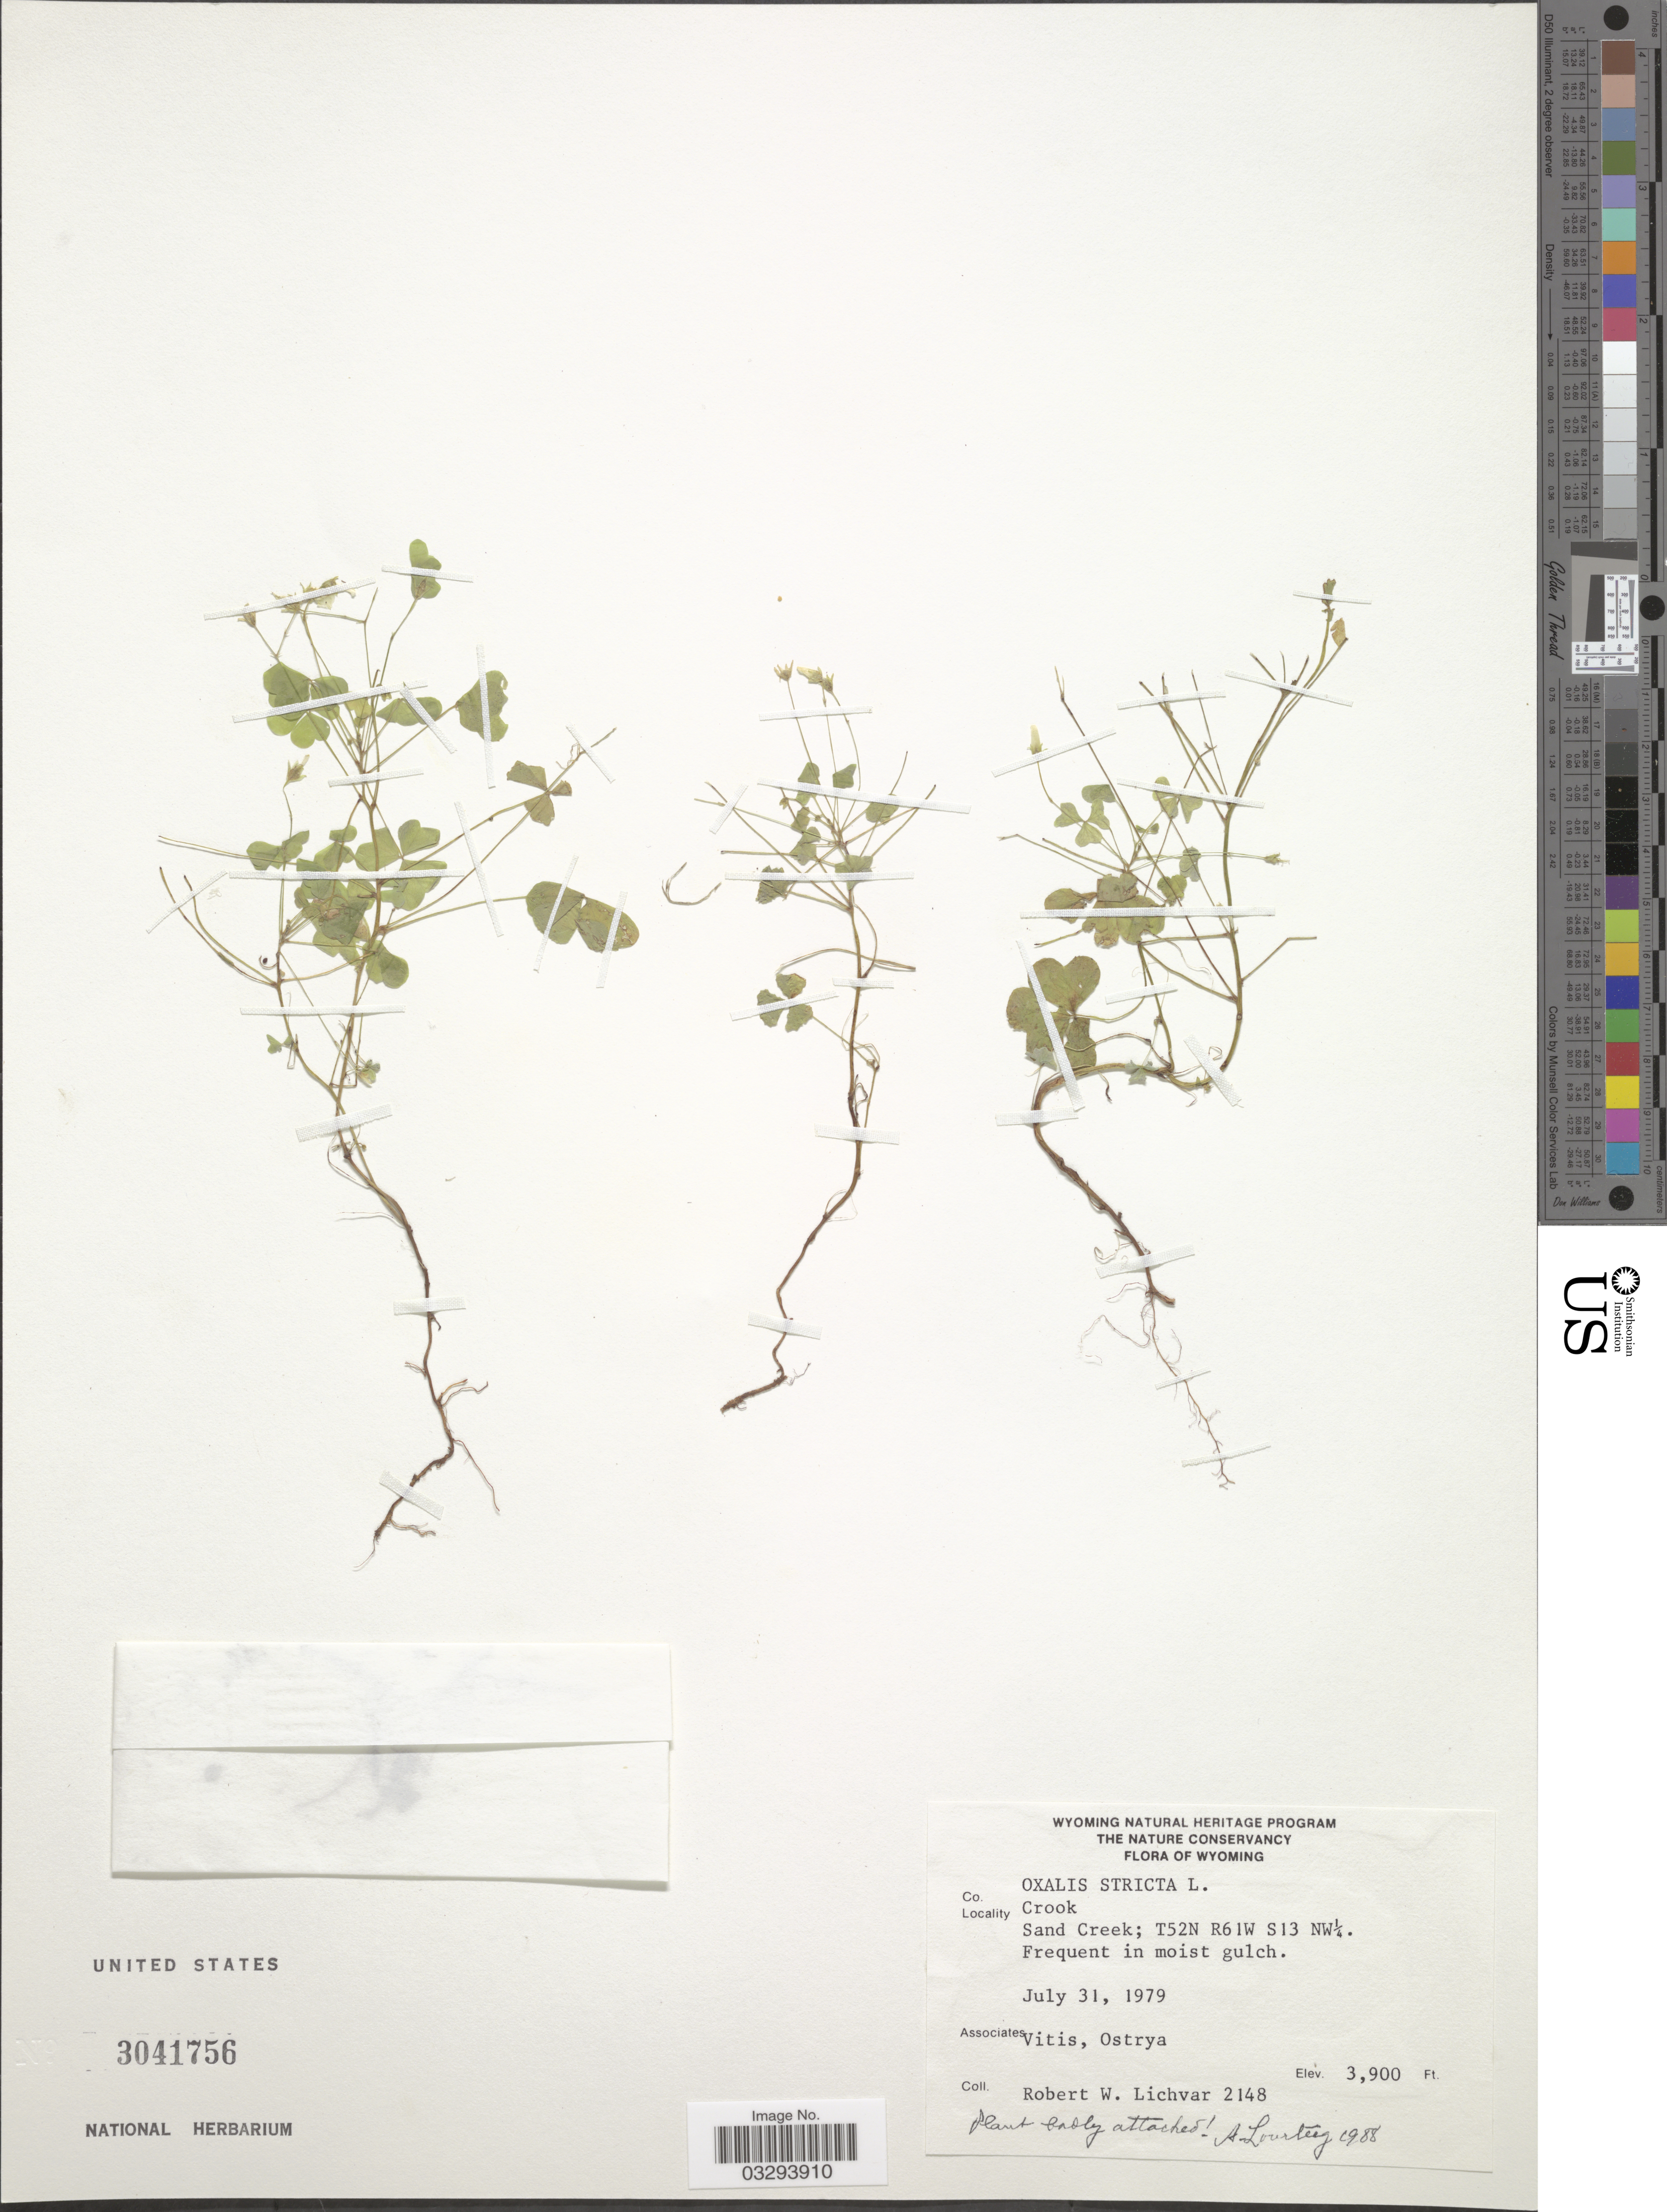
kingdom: Plantae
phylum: Tracheophyta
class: Magnoliopsida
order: Oxalidales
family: Oxalidaceae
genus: Oxalis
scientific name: Oxalis stricta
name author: L.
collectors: R. Lichvar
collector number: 2148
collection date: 1979-07-31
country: United States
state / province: Wyoming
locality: Co. Crook. Sand Creek; T52N R61W S13 NW¼.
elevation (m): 1189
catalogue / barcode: US 3041756